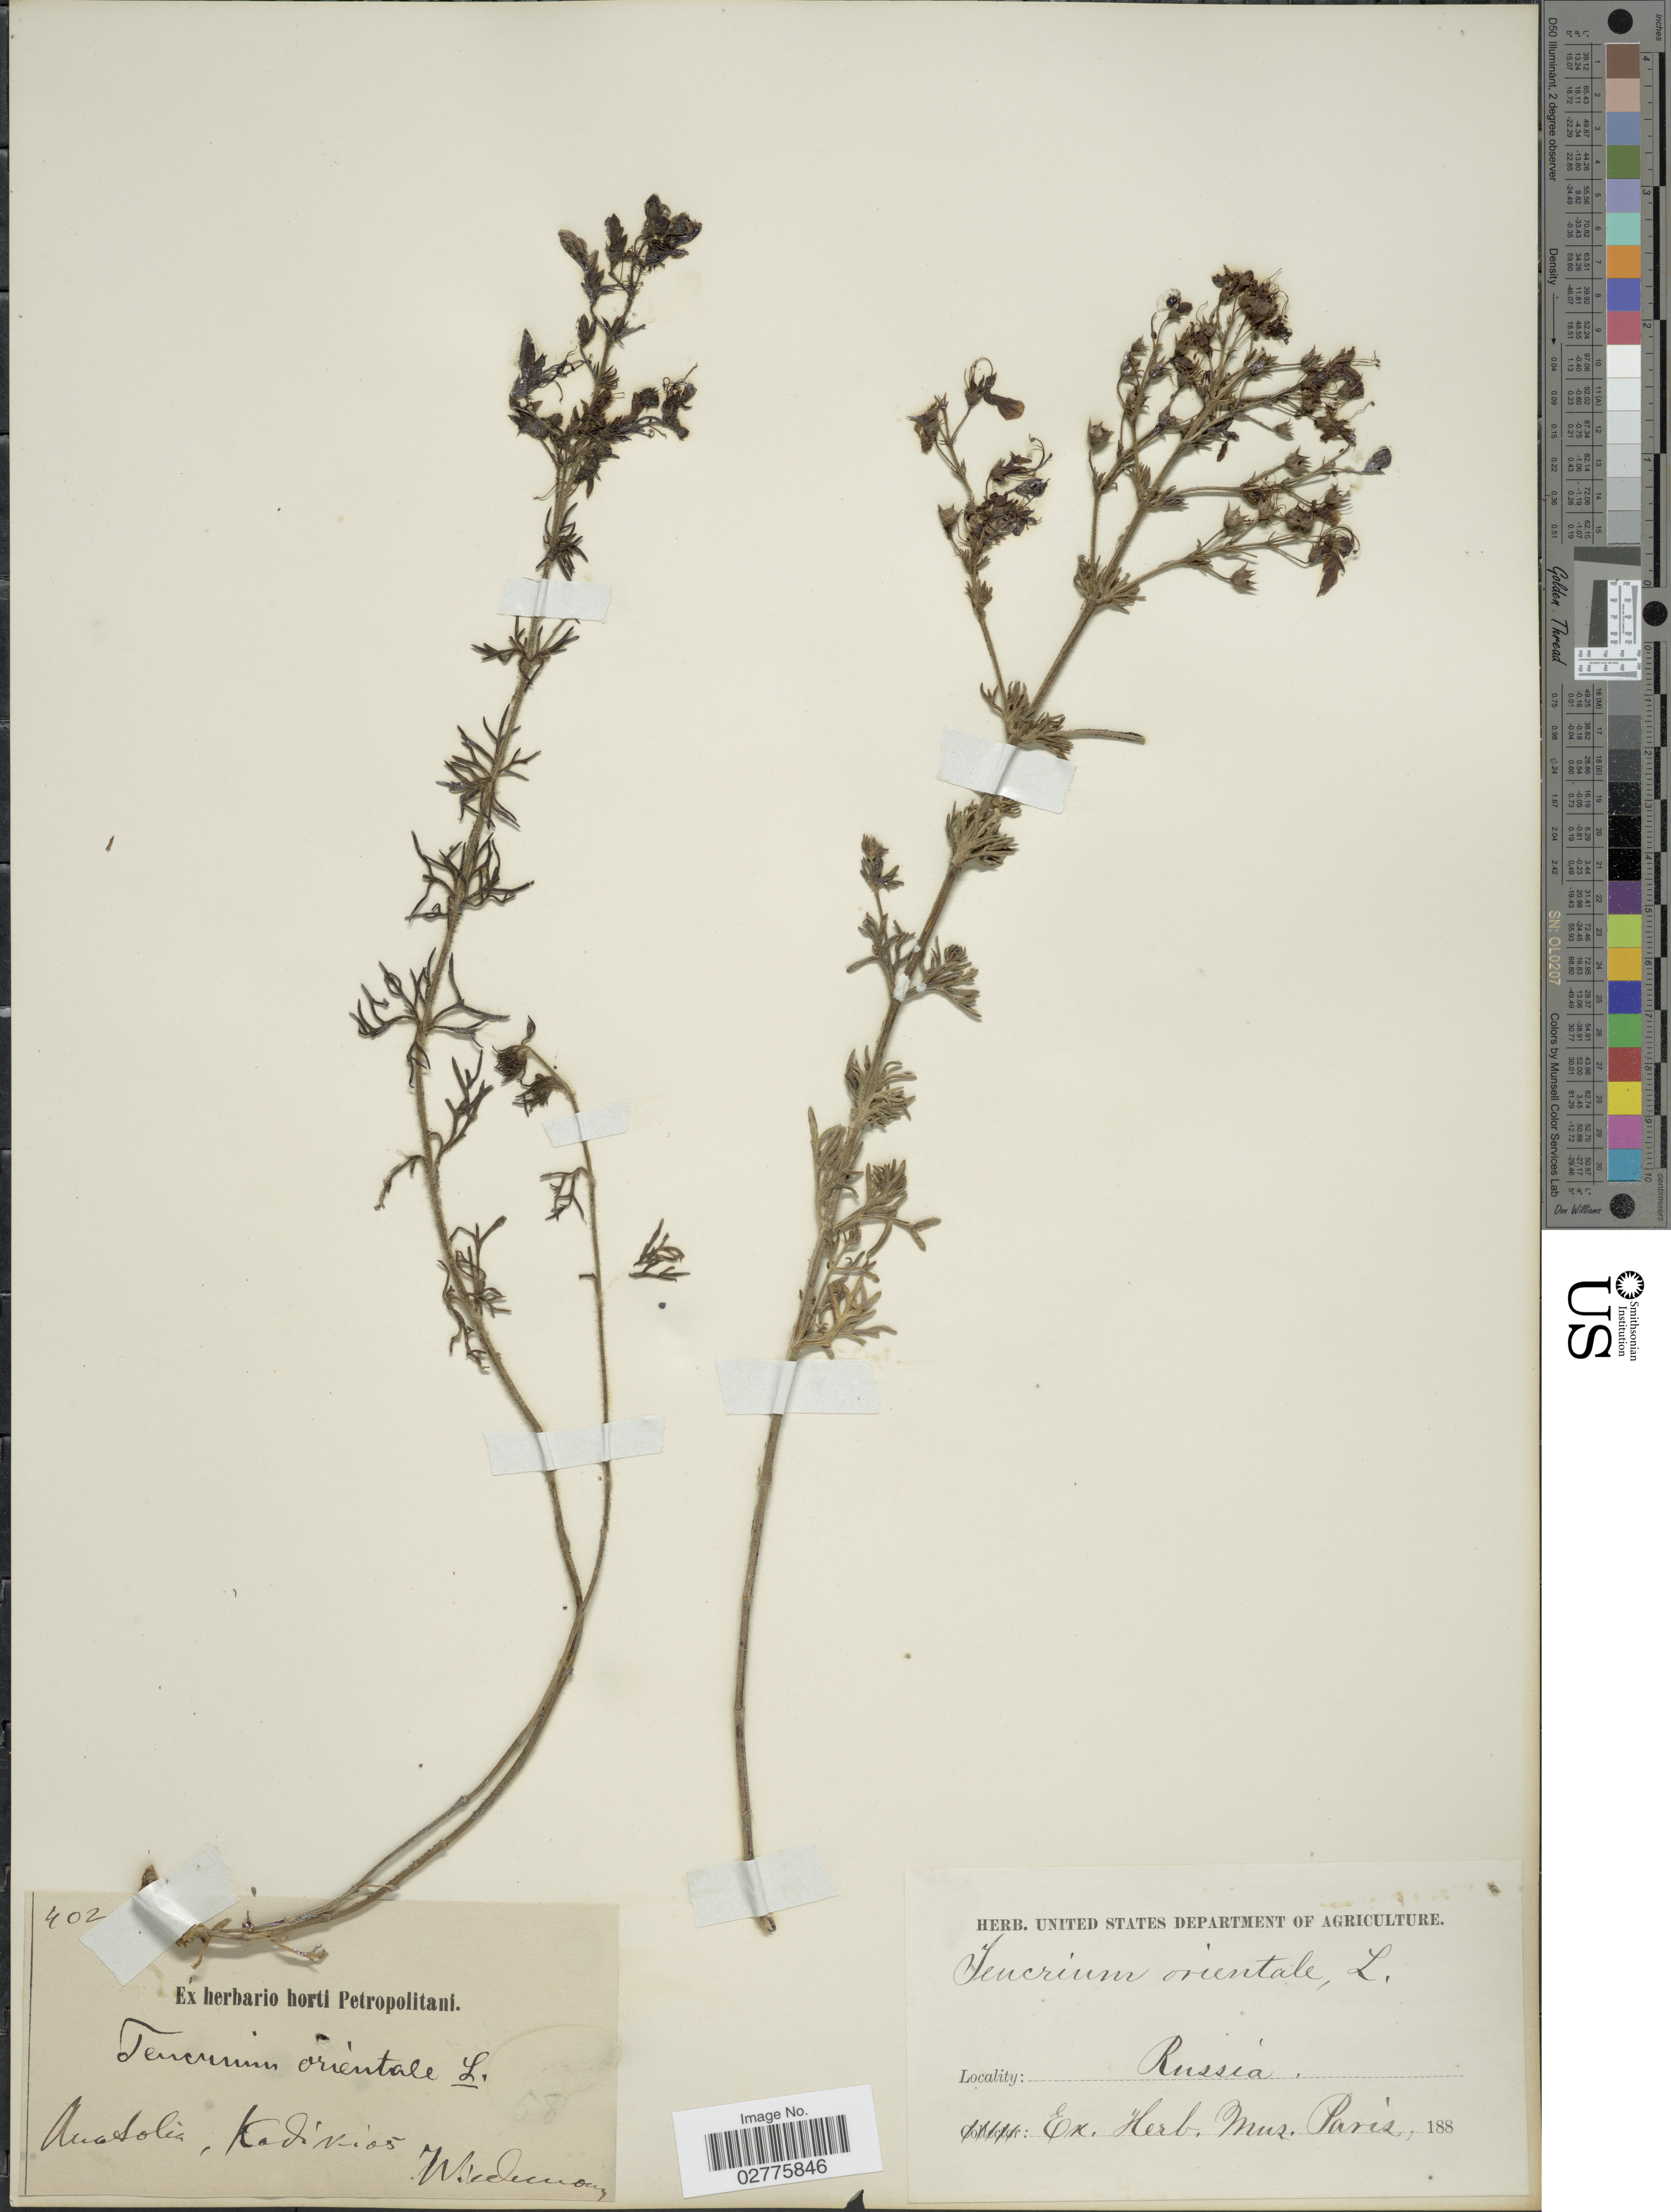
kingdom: Plantae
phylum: Tracheophyta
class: Magnoliopsida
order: Lamiales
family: Lamiaceae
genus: Teucrium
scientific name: Teucrium orientale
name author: L.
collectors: -. Wredemann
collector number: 402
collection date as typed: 188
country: Turkey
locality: Anatolia, Kadinios